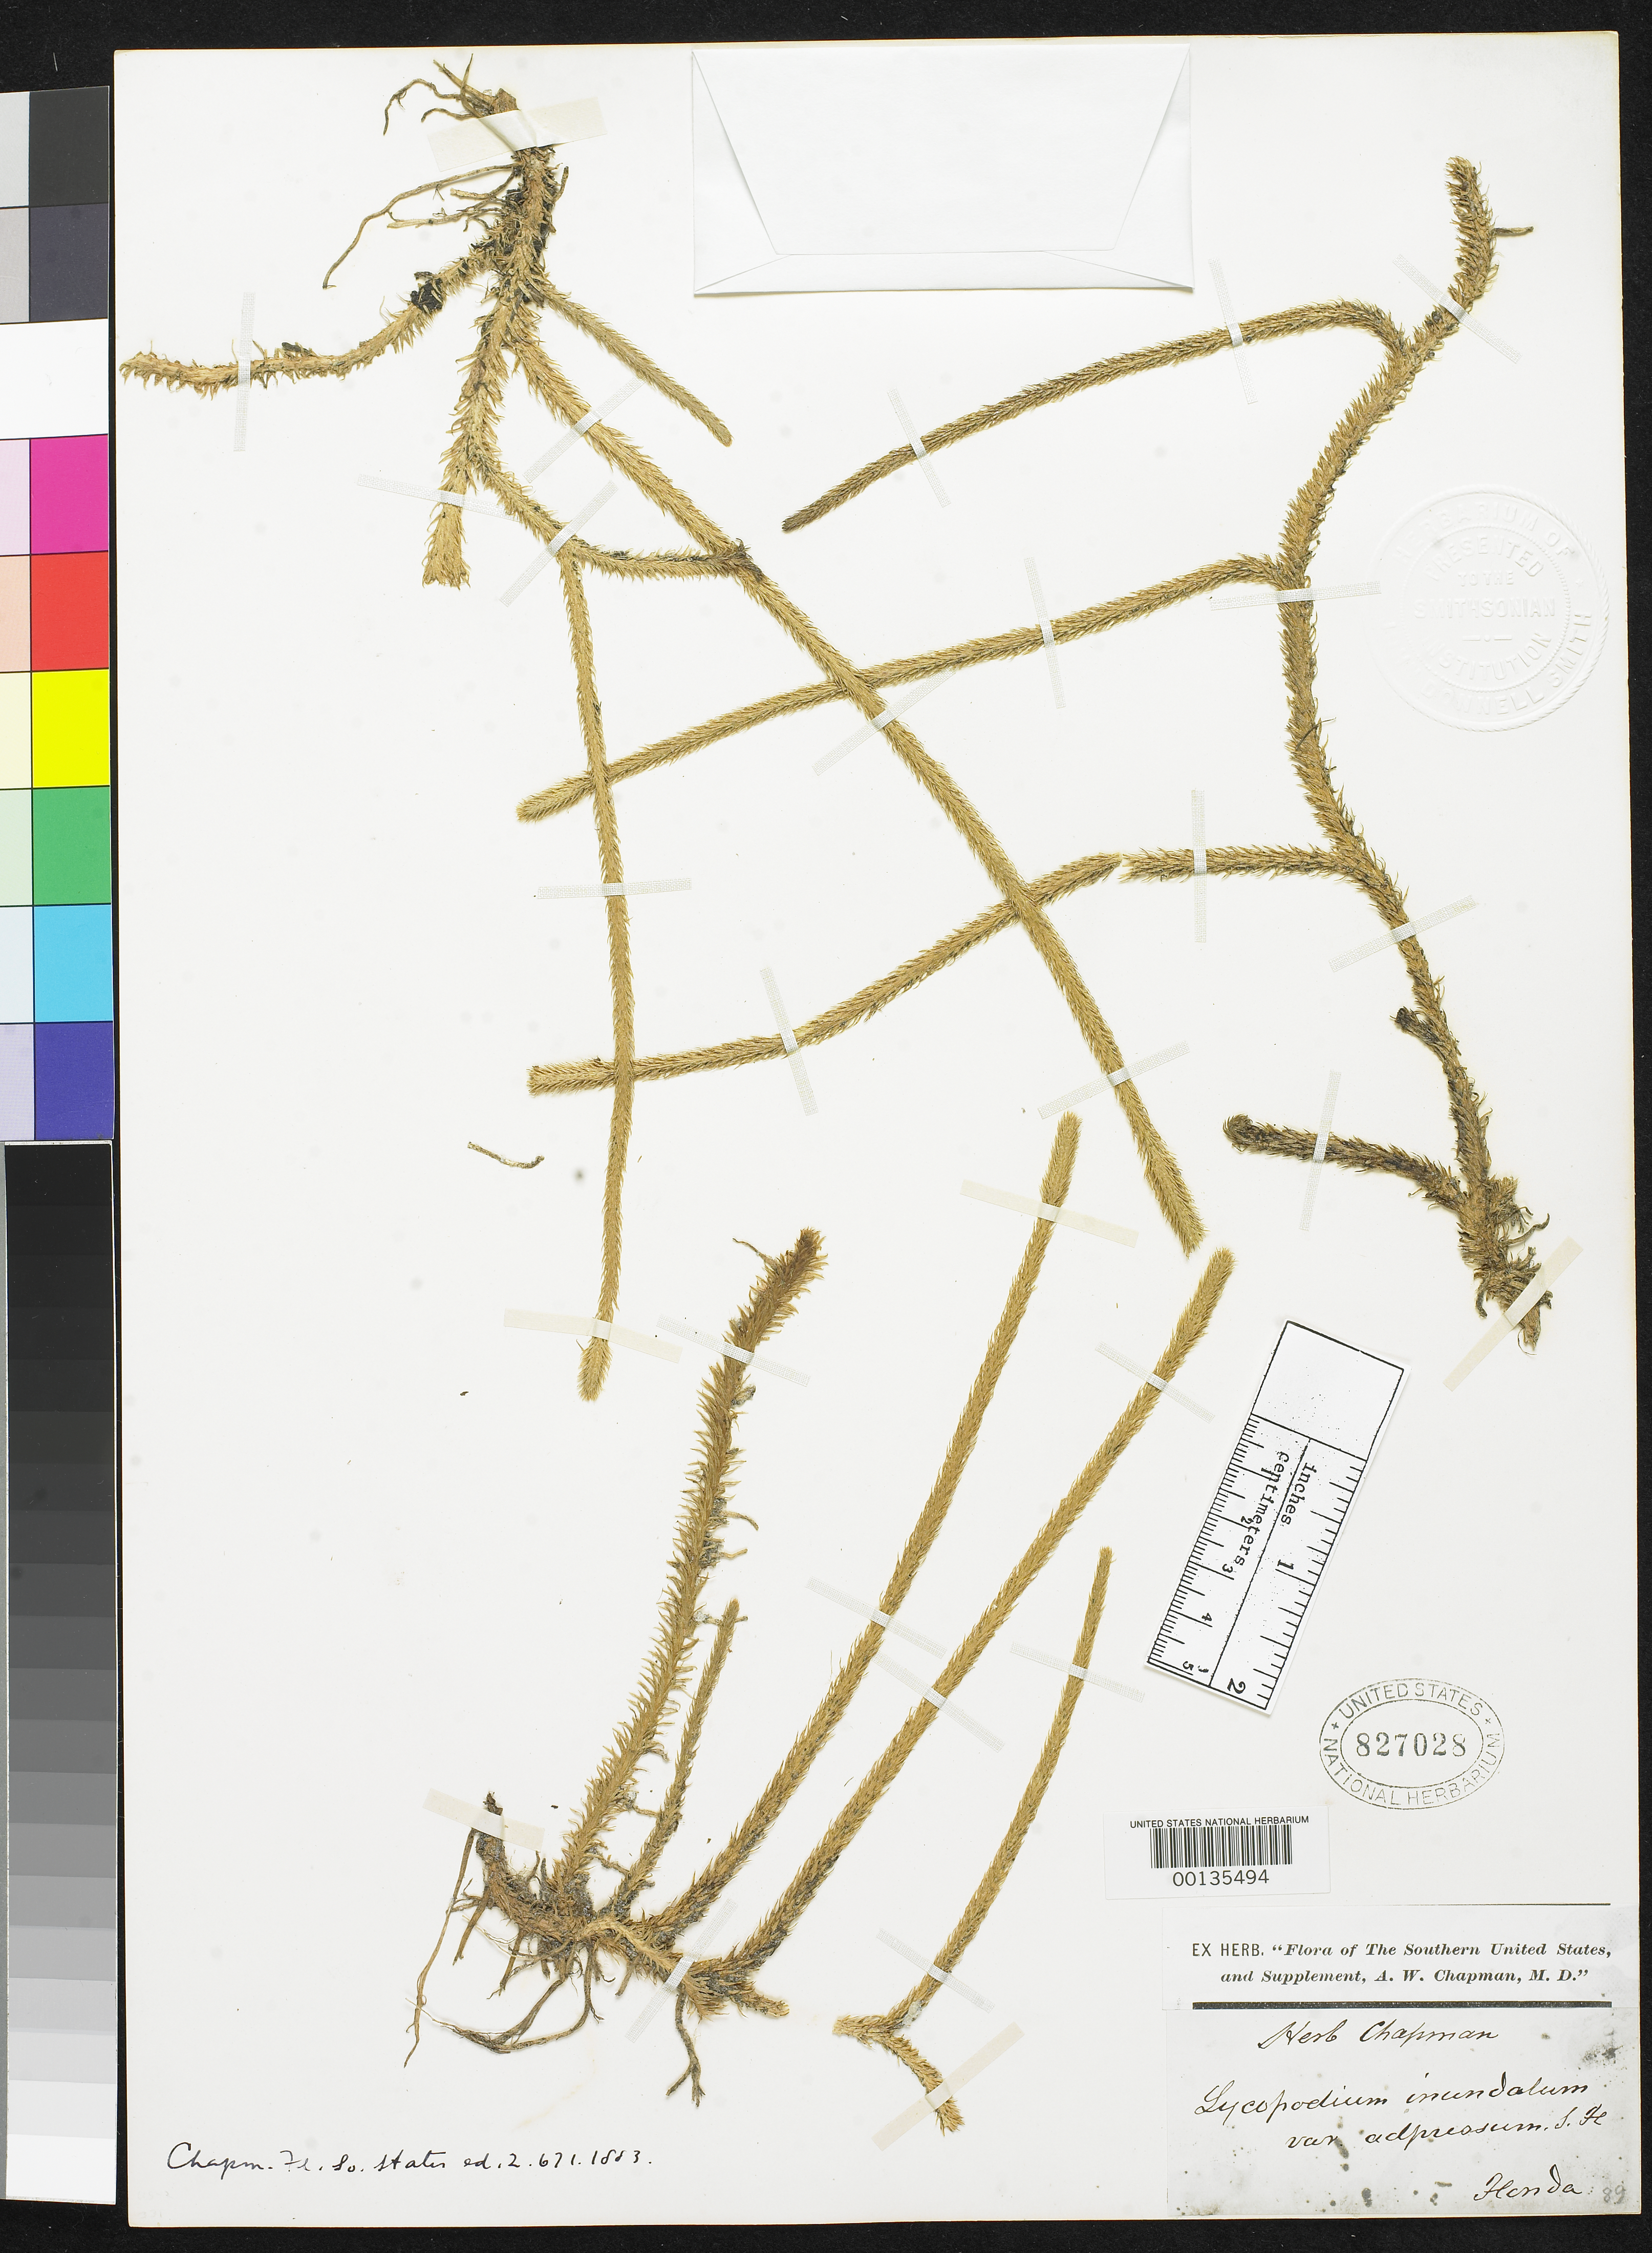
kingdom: Plantae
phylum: Tracheophyta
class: Lycopodiopsida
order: Lycopodiales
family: Lycopodiaceae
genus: Lycopodium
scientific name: Lycopodium inundatum var. appressum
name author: Chapm.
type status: Holotype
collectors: A. W. Chapman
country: United States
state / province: Florida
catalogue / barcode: US 827028